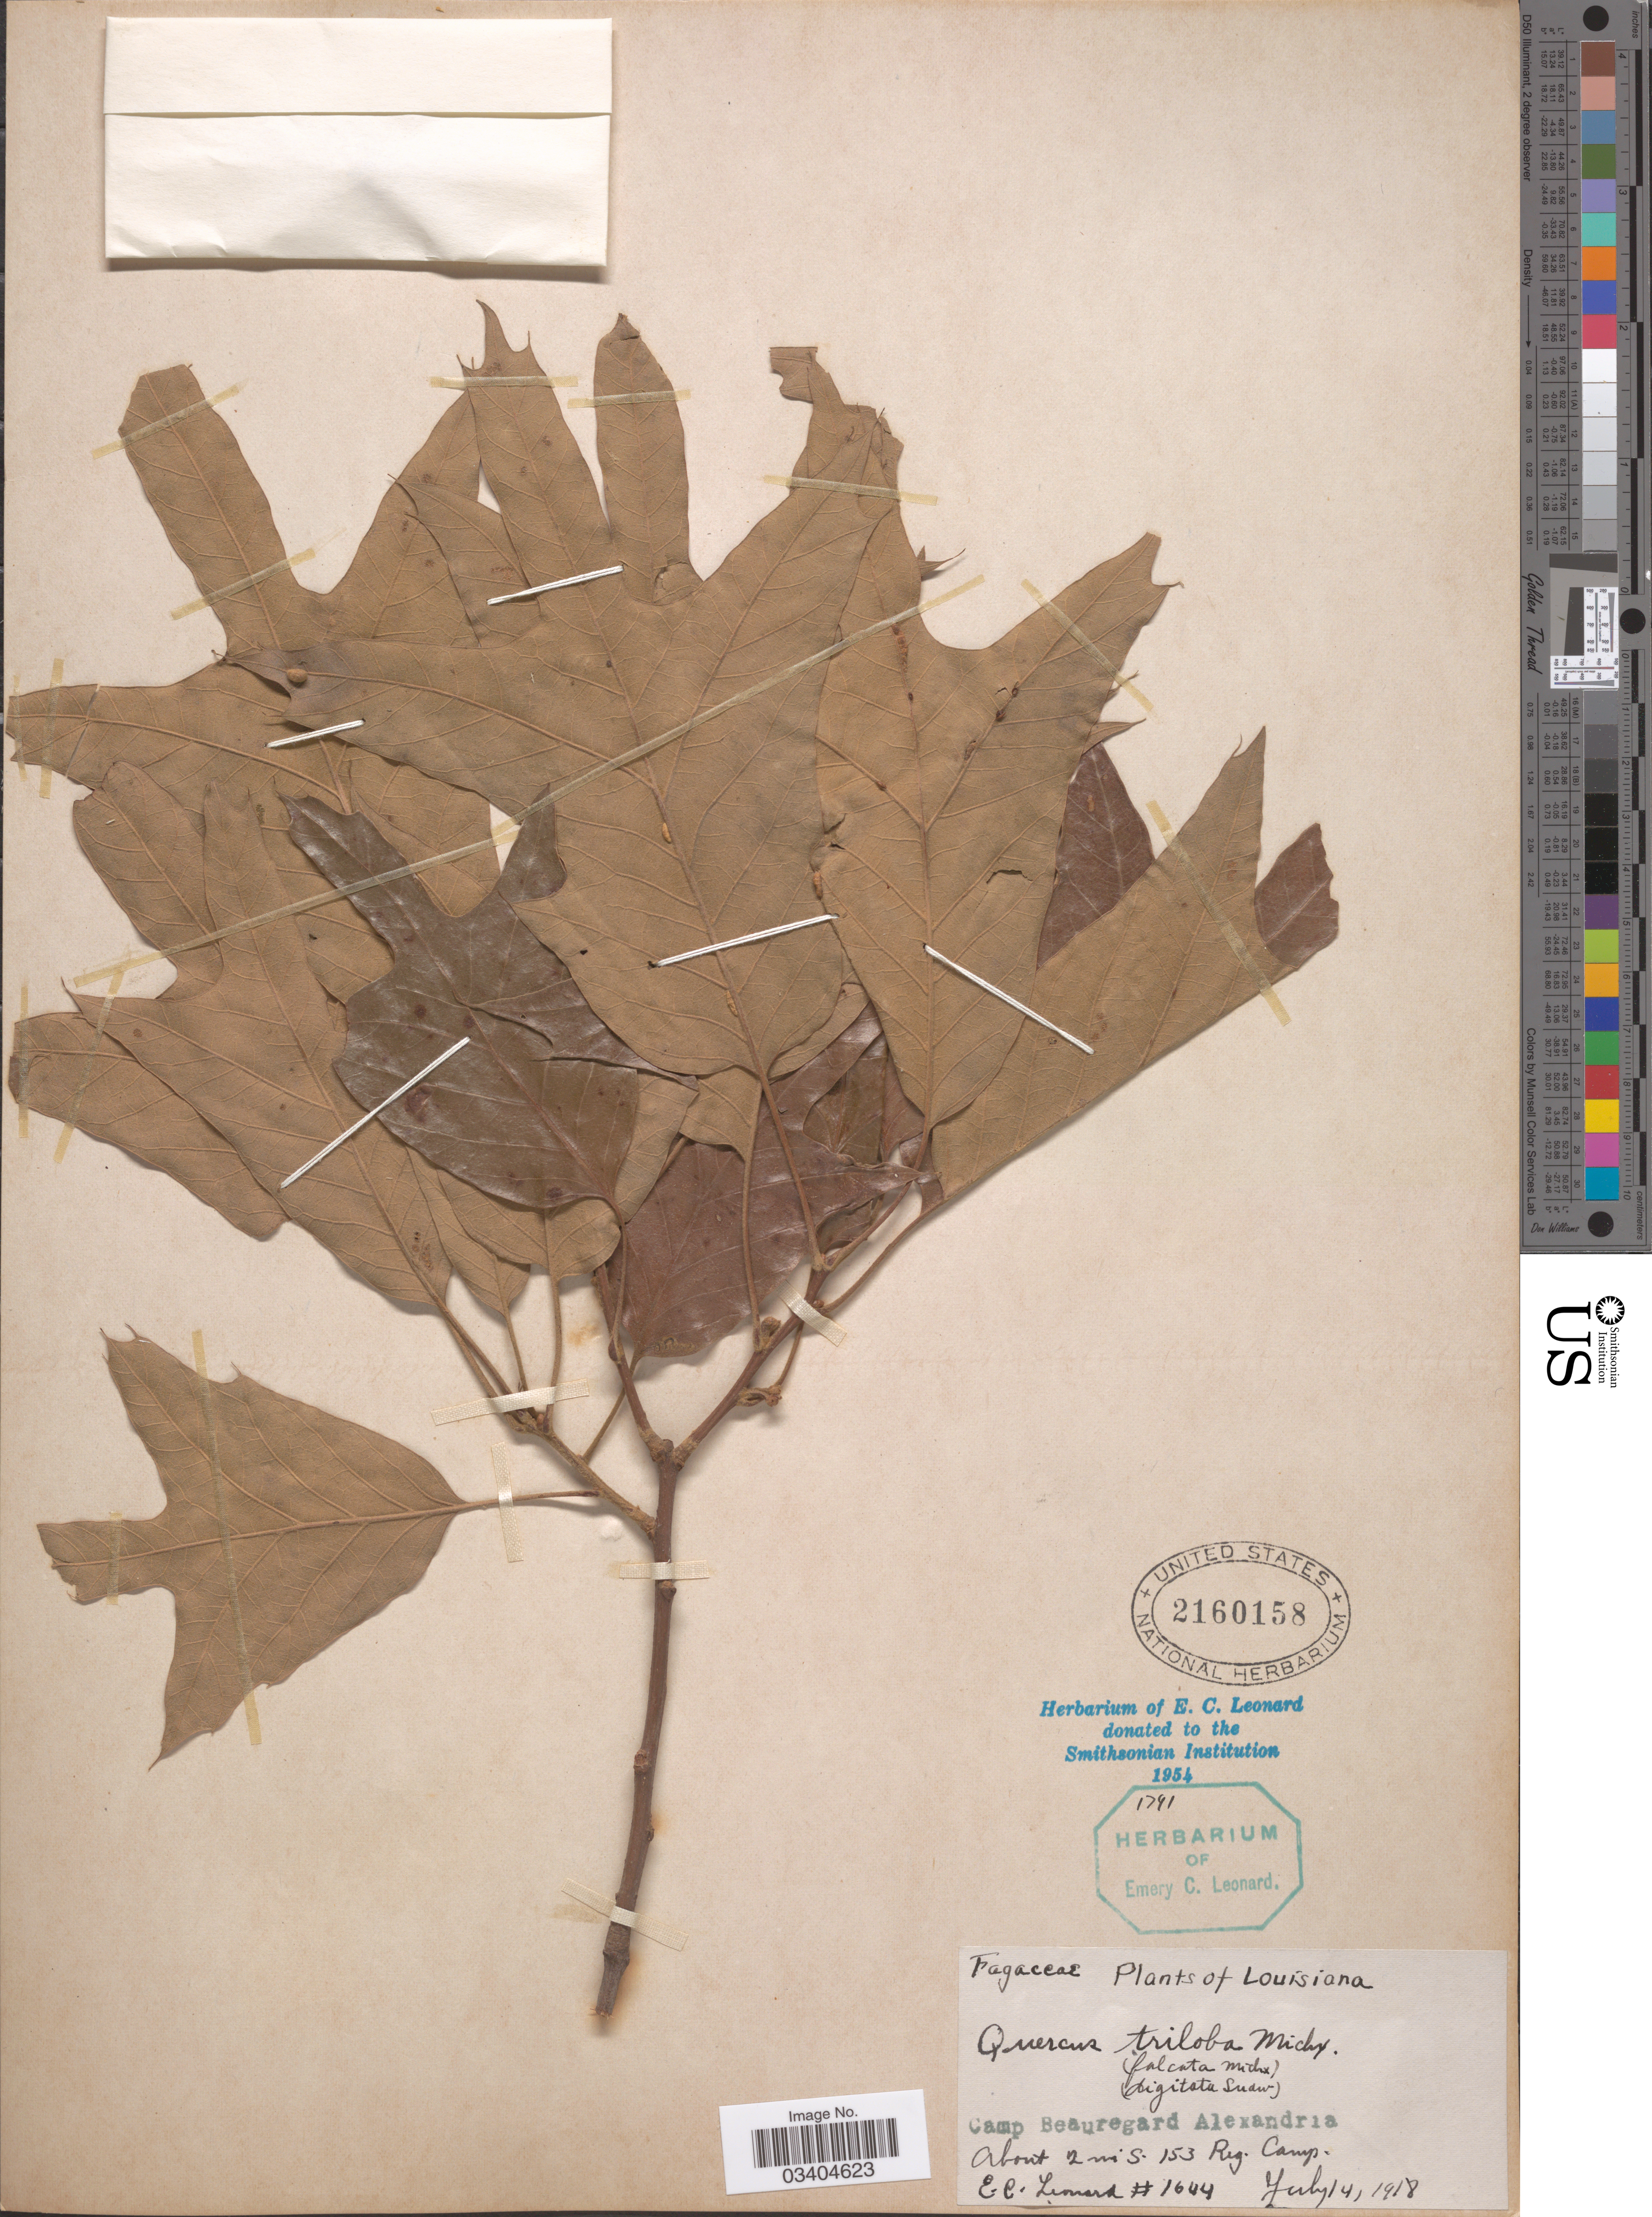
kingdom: Plantae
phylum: Tracheophyta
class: Magnoliopsida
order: Fagales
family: Fagaceae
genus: Quercus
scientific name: Quercus falcata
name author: Michx.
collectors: E. C. Leonard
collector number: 1644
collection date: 1918-07-14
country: United States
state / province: Louisiana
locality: Camp Beauregard, Alexandria. About 2 miles S. 153 Reg Camp.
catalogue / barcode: US 2160158